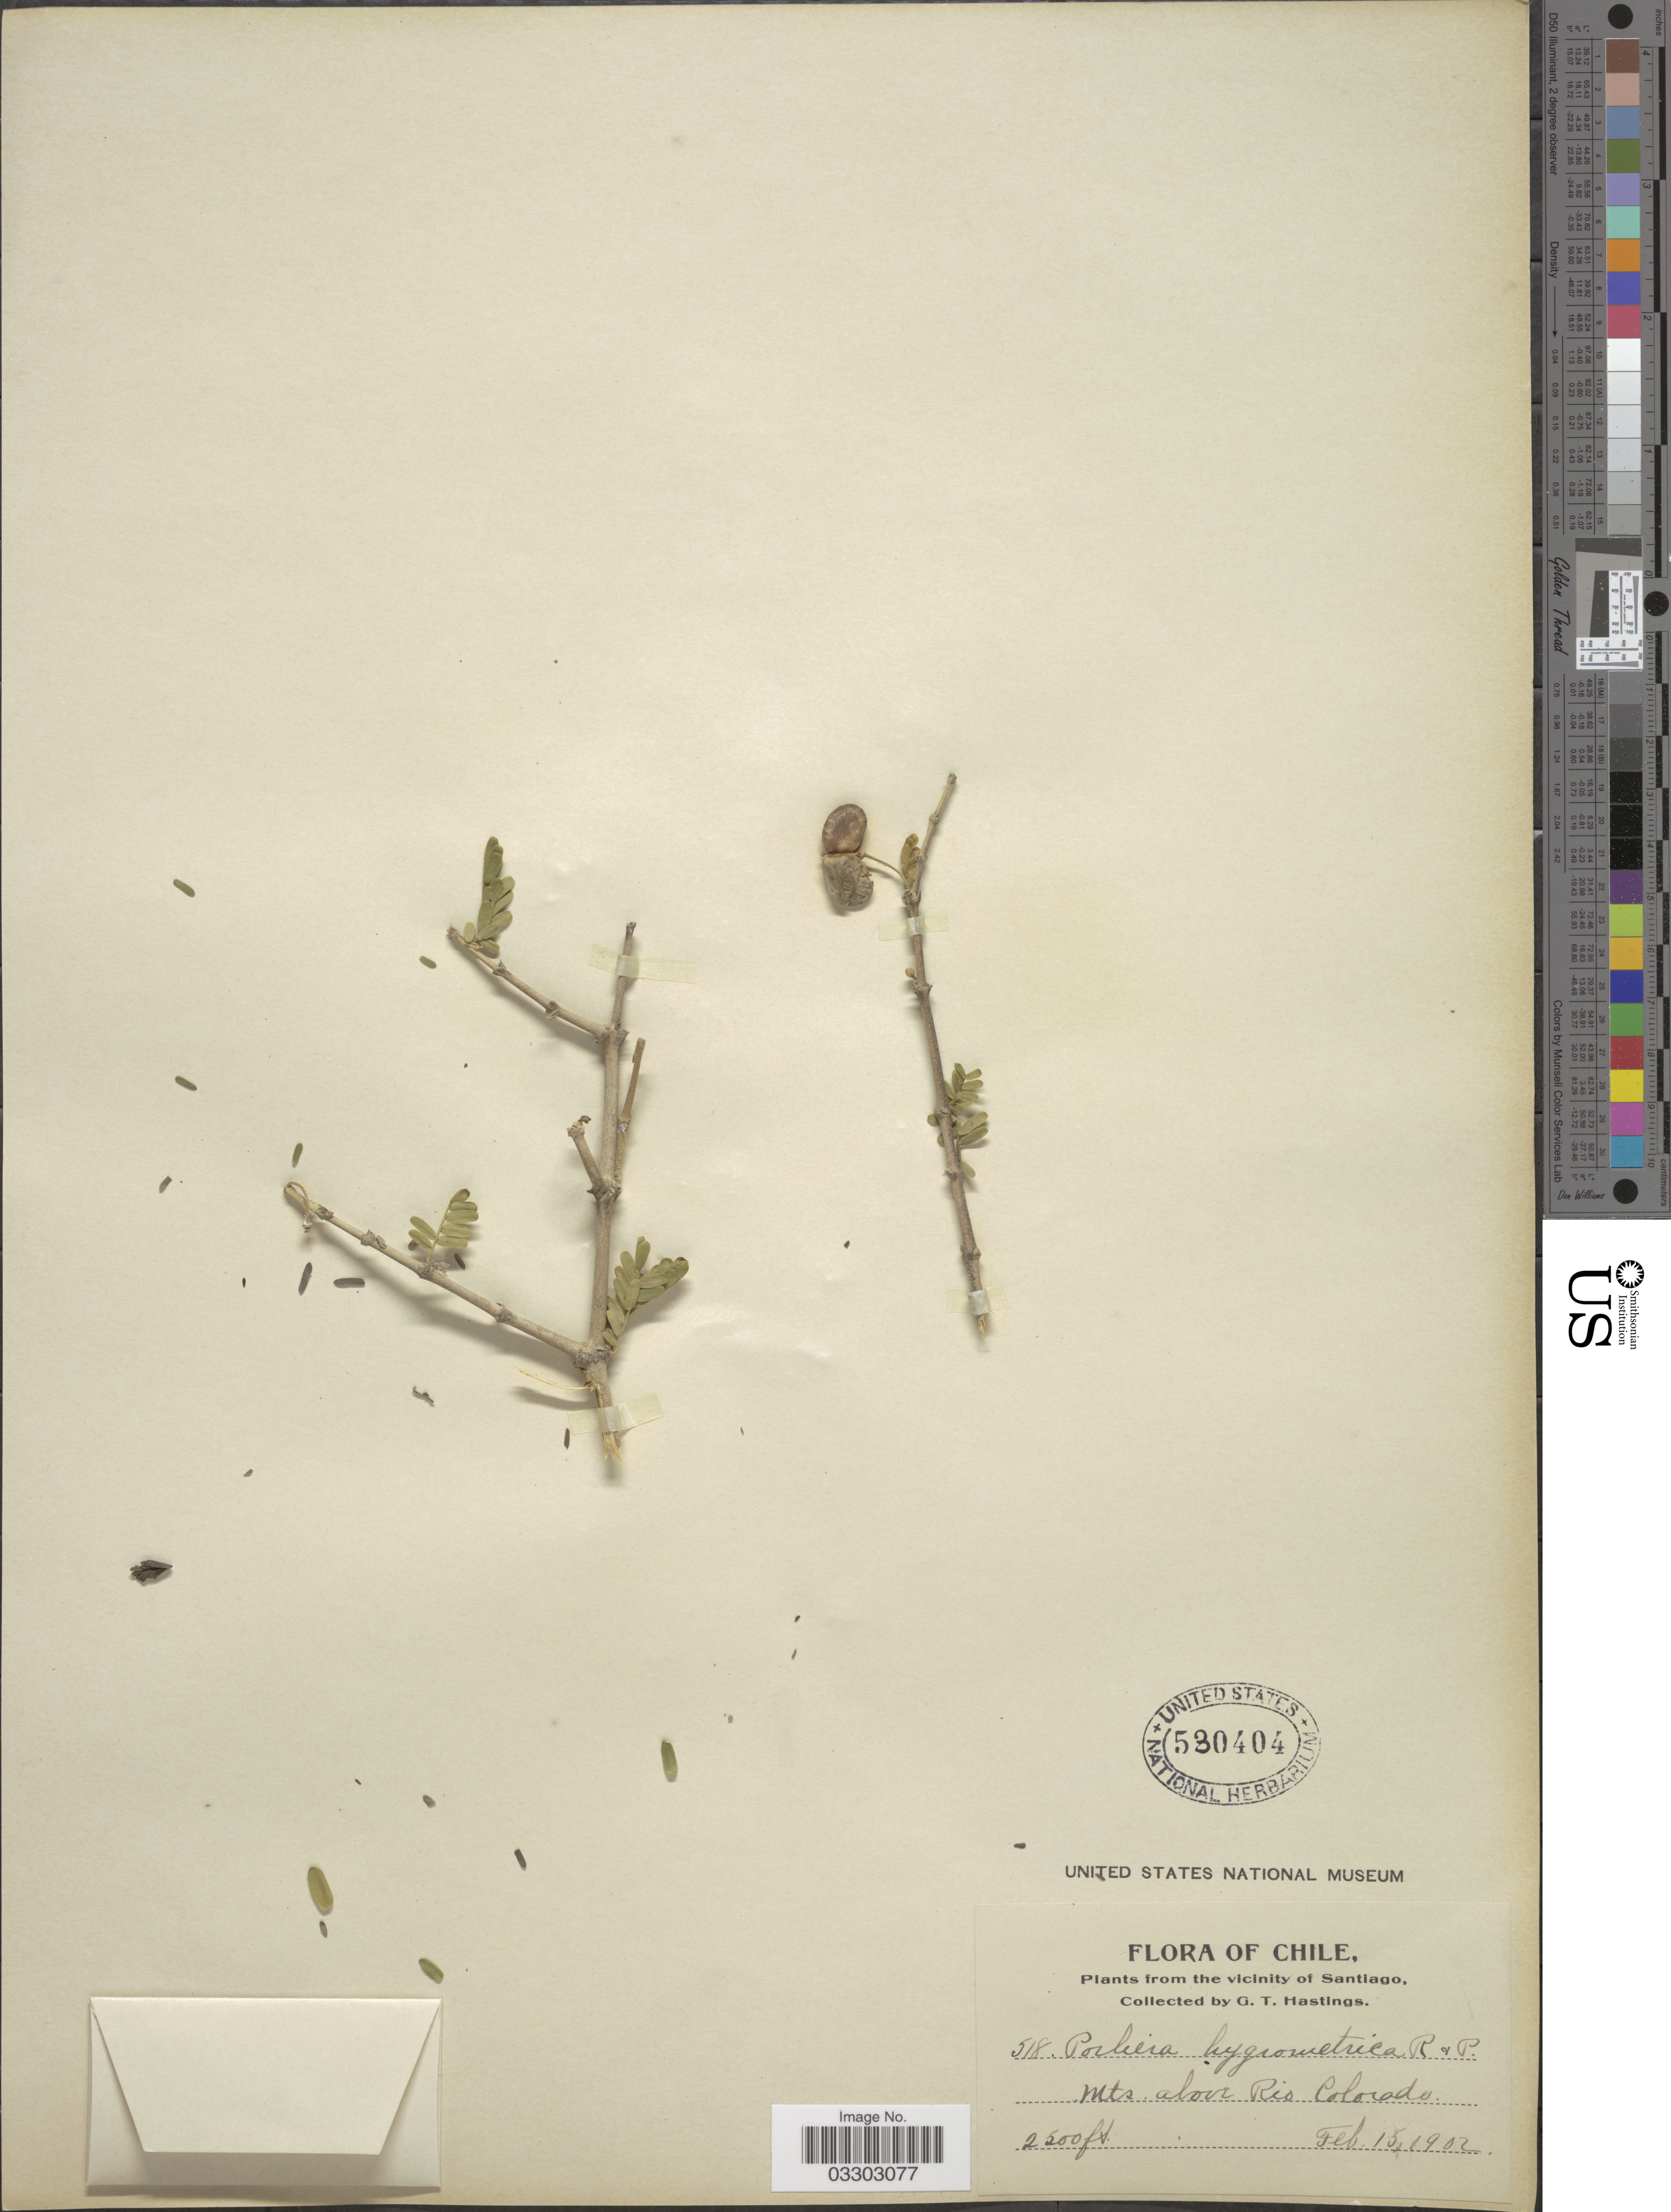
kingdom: Plantae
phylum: Tracheophyta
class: Magnoliopsida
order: Zygophyllales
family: Zygophyllaceae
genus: Porlieria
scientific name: Porlieria hygrometrica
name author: Pav. ex A. Gray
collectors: G. Hastings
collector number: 518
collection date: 1902-02-15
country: Chile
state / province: Región Metropolitana (RM)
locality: Vicinity of Santiago. Mts. above Rio Colorado.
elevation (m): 762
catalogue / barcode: US 530404